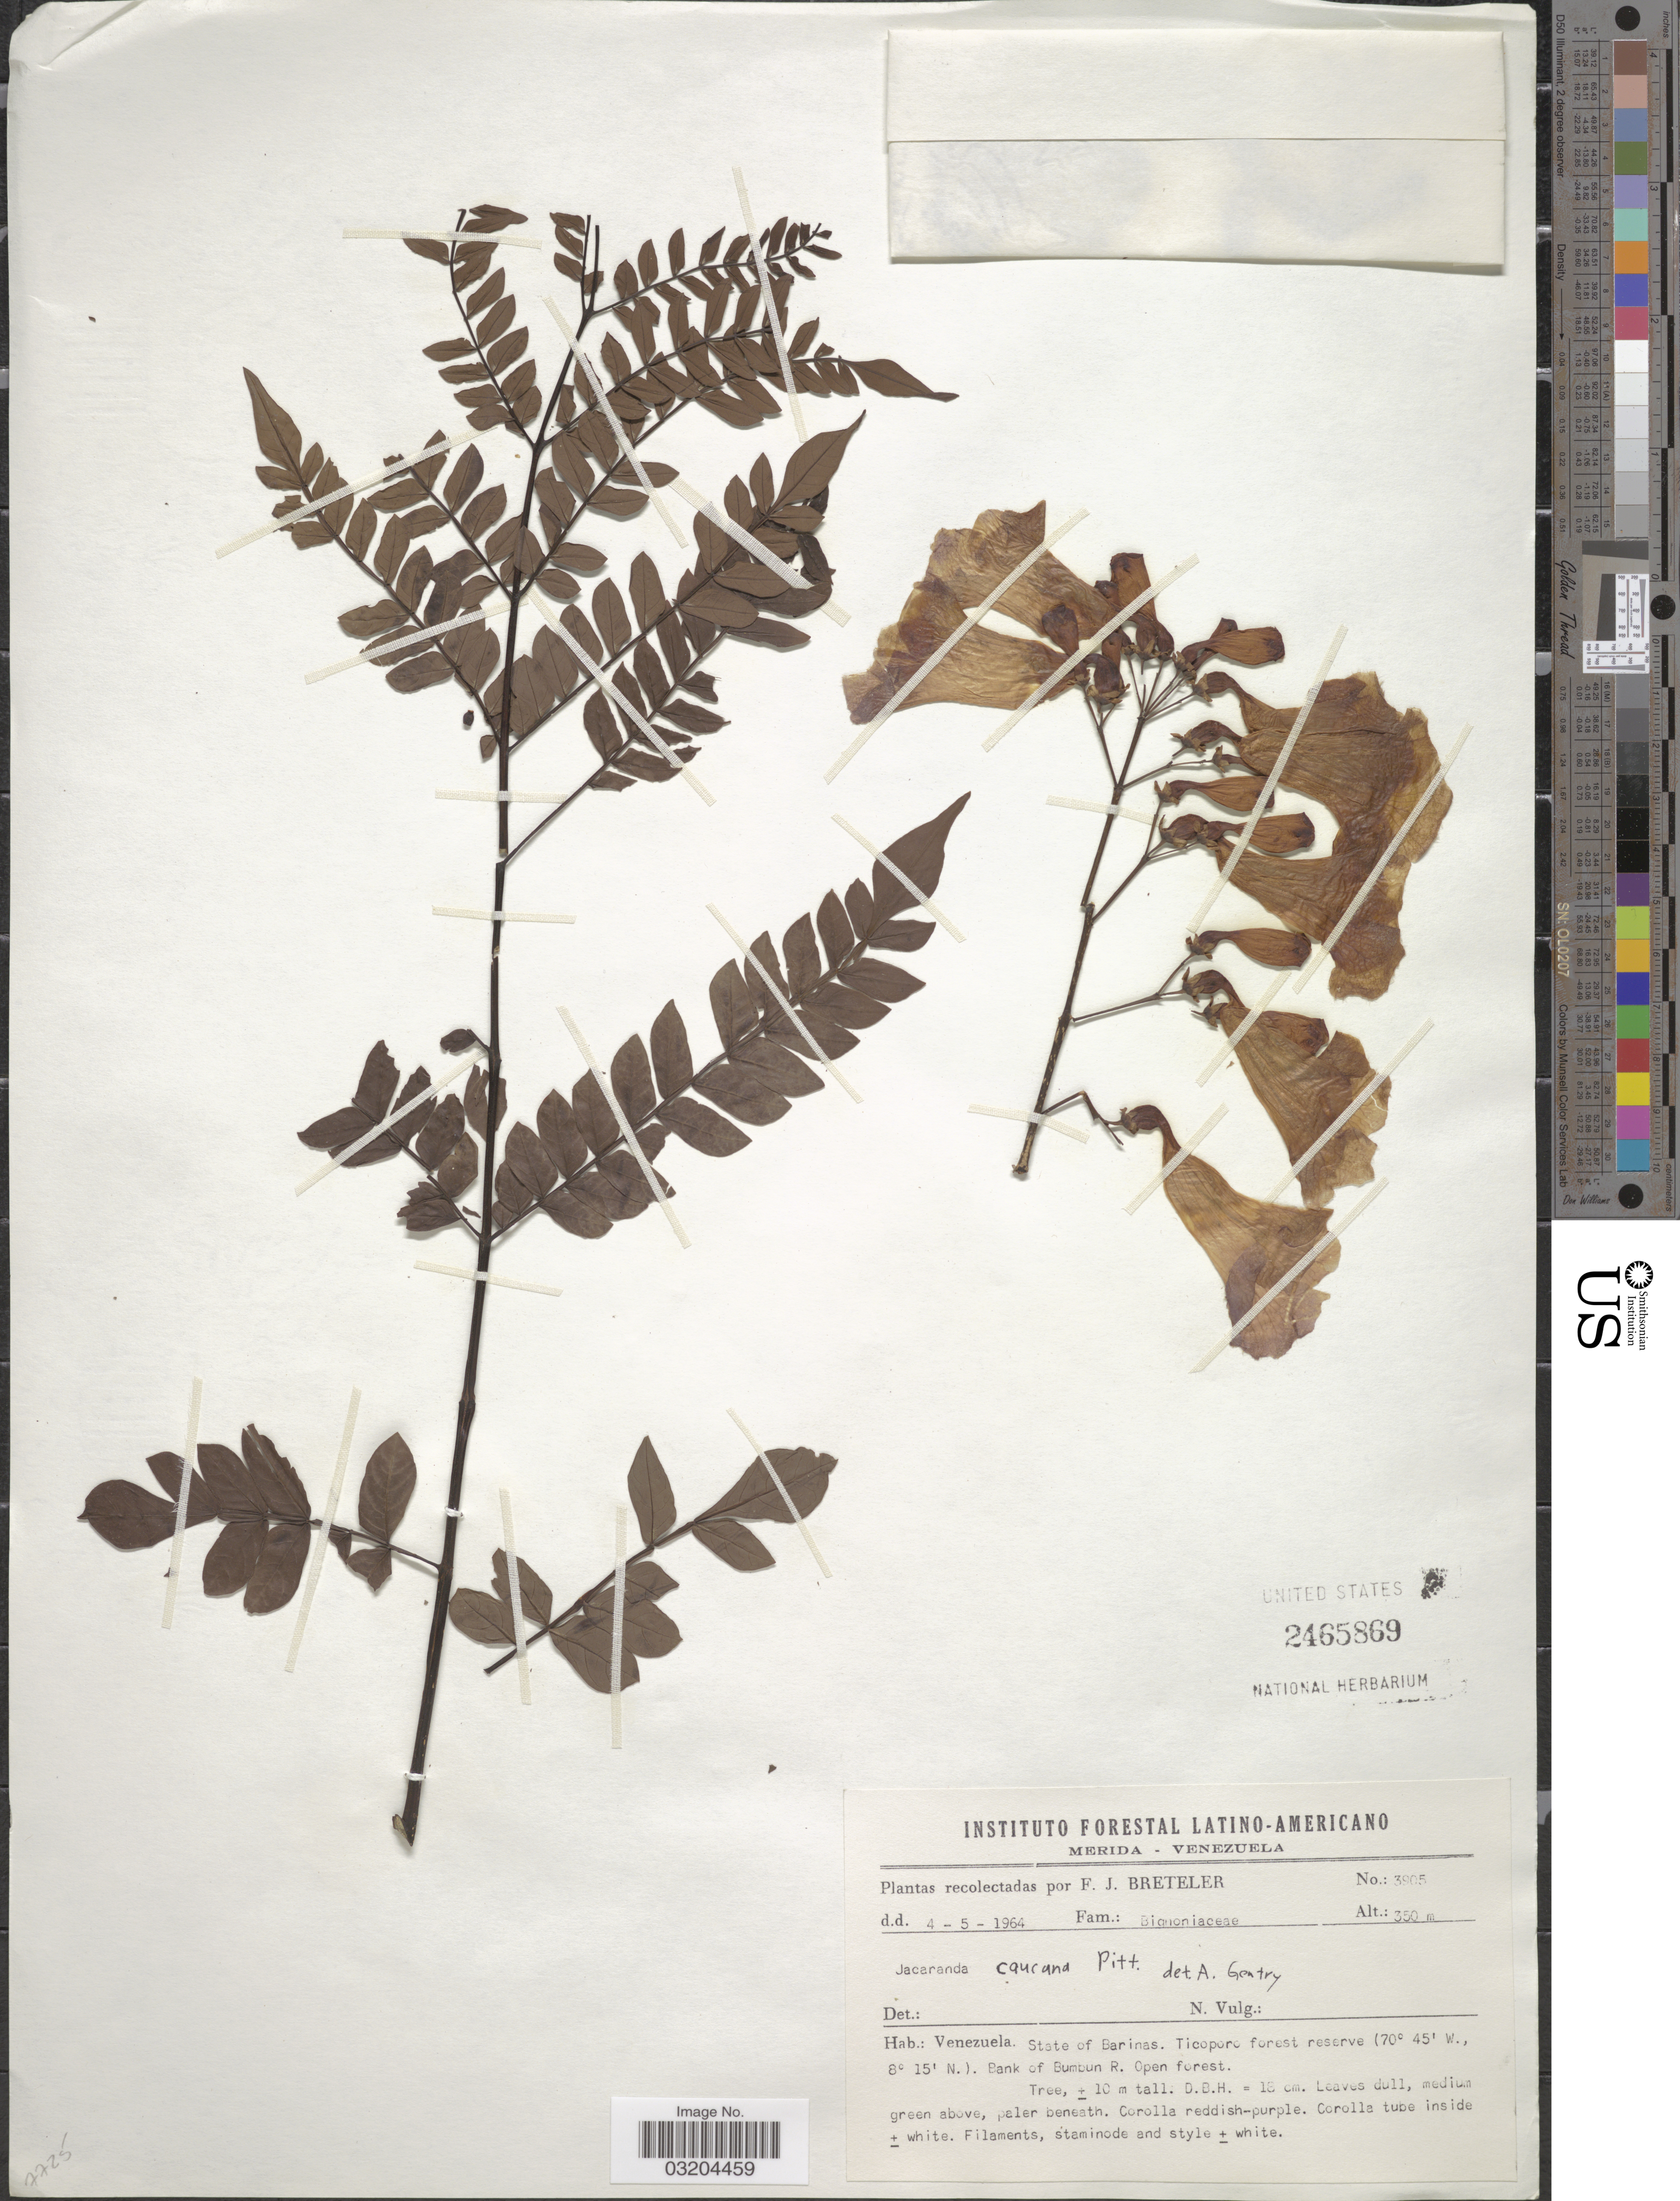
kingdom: Plantae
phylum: Tracheophyta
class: Magnoliopsida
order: Lamiales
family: Bignoniaceae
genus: Jacaranda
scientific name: Jacaranda caucana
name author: Pittier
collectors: F. J. Breteler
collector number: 3905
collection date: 1964-05-04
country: Venezuela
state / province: Barinas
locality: Ticoporo forest reserve. Bank of Bumbun R.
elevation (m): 350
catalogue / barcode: US 2465869